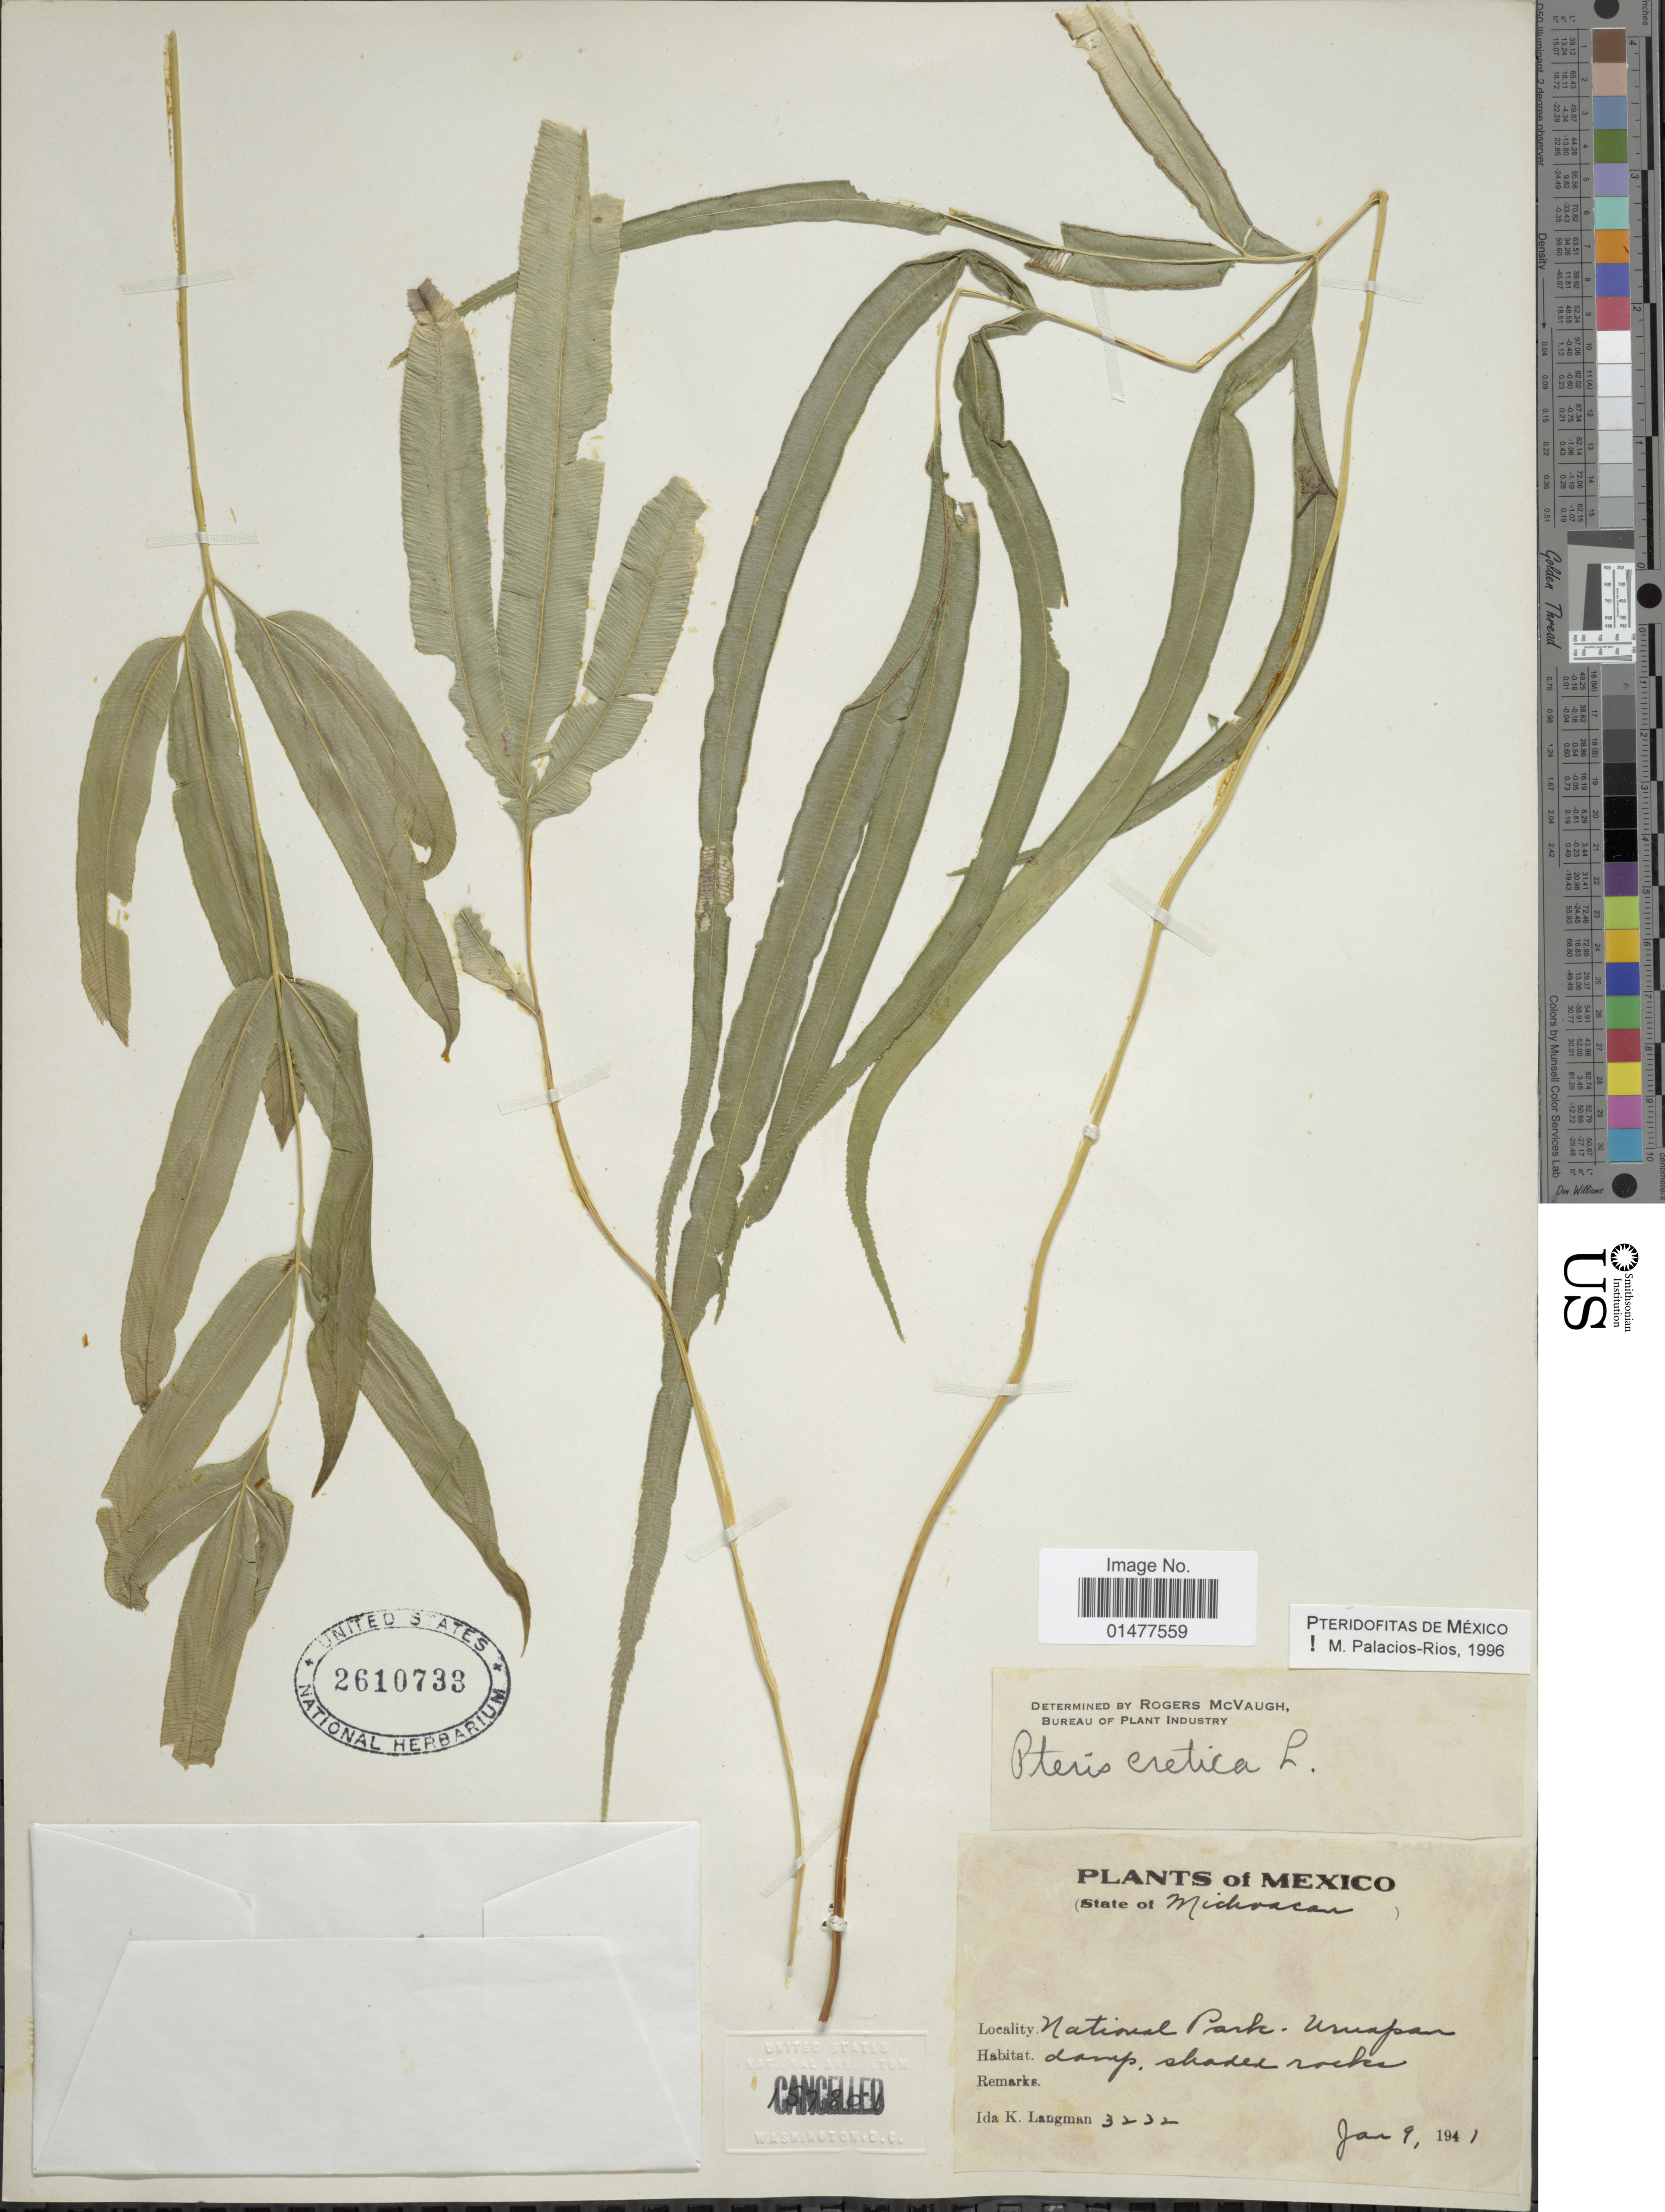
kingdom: Plantae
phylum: Tracheophyta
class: Polypodiopsida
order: Polypodiales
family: Pteridaceae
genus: Pteris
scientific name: Pteris cretica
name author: L.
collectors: I. K. Langman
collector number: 3232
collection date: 1941-01-09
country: Mexico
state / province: Michoacán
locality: National park-Uruapan.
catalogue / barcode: US 2610738